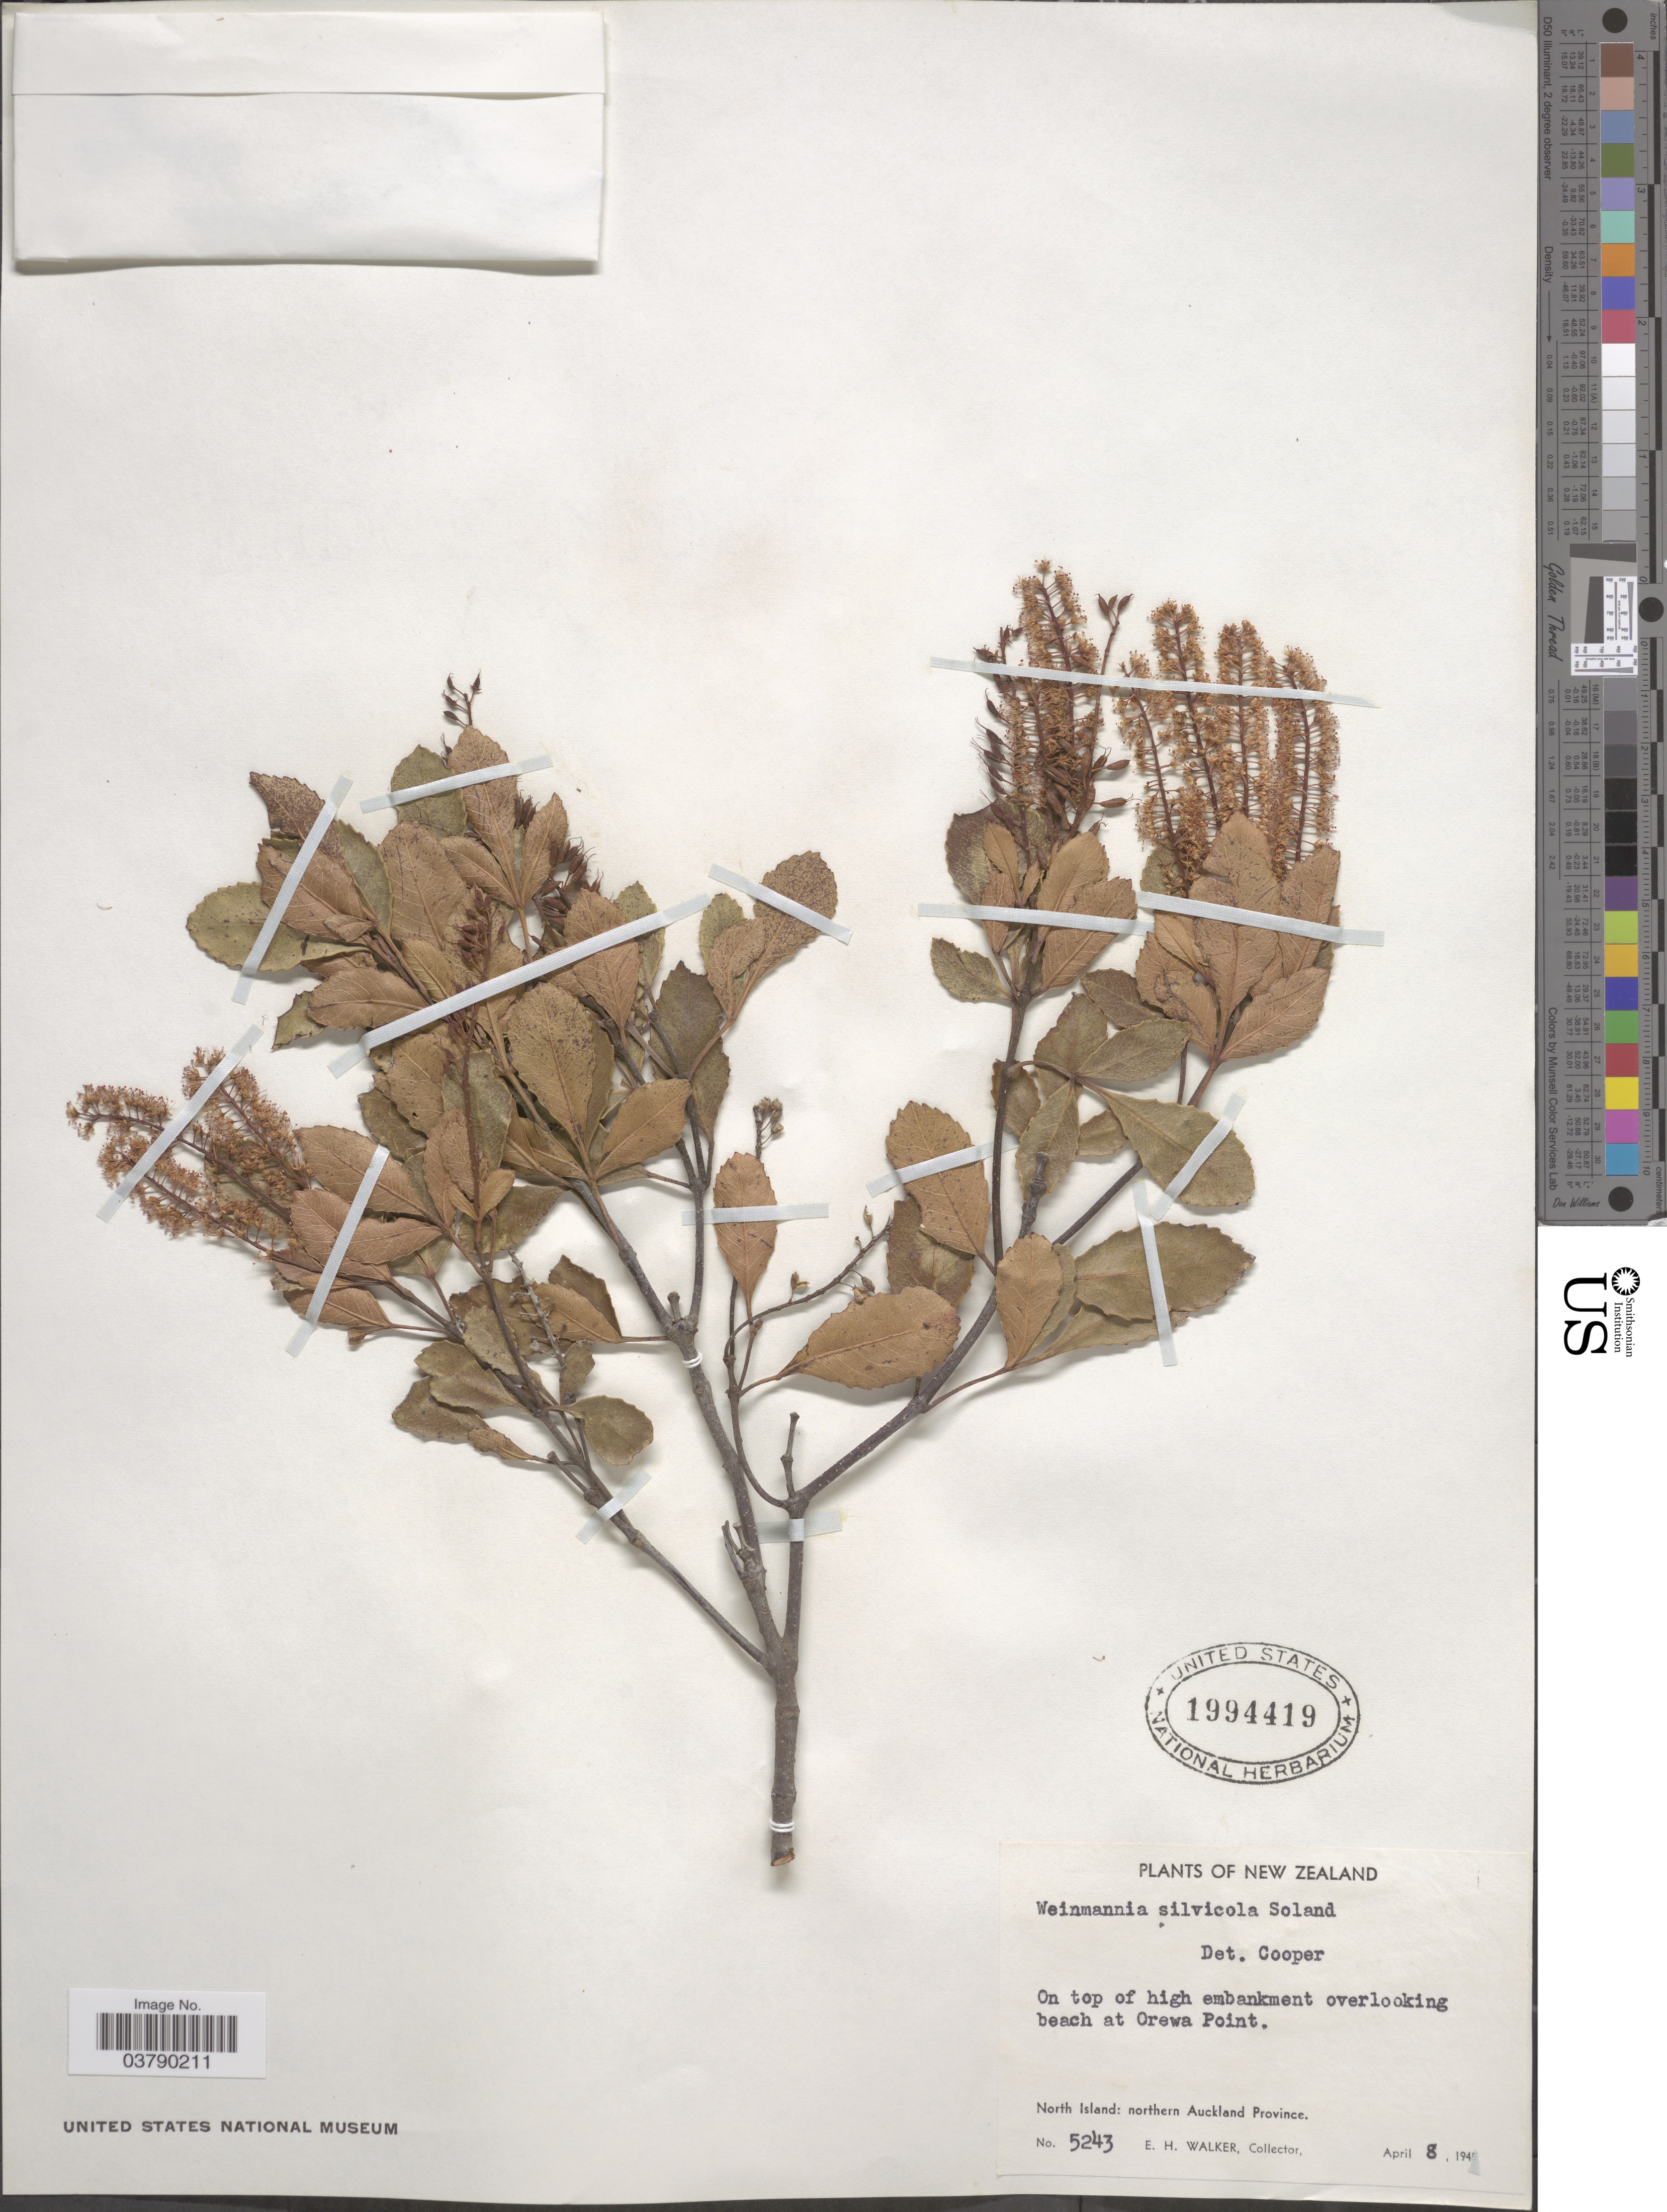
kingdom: Plantae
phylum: Tracheophyta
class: Magnoliopsida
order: Oxalidales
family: Cunoniaceae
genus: Pterophylla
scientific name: Pterophylla sylvicola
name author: (Sol. ex A. Cunn.) Pillon & H.C. Hopkins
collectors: E. H. Walker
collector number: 5243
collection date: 1949-04-08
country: New Zealand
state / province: Auckland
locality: On top of high embankment overlooking beach at Orewa Point. North Island: northern Auckland Province.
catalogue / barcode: US 1994419